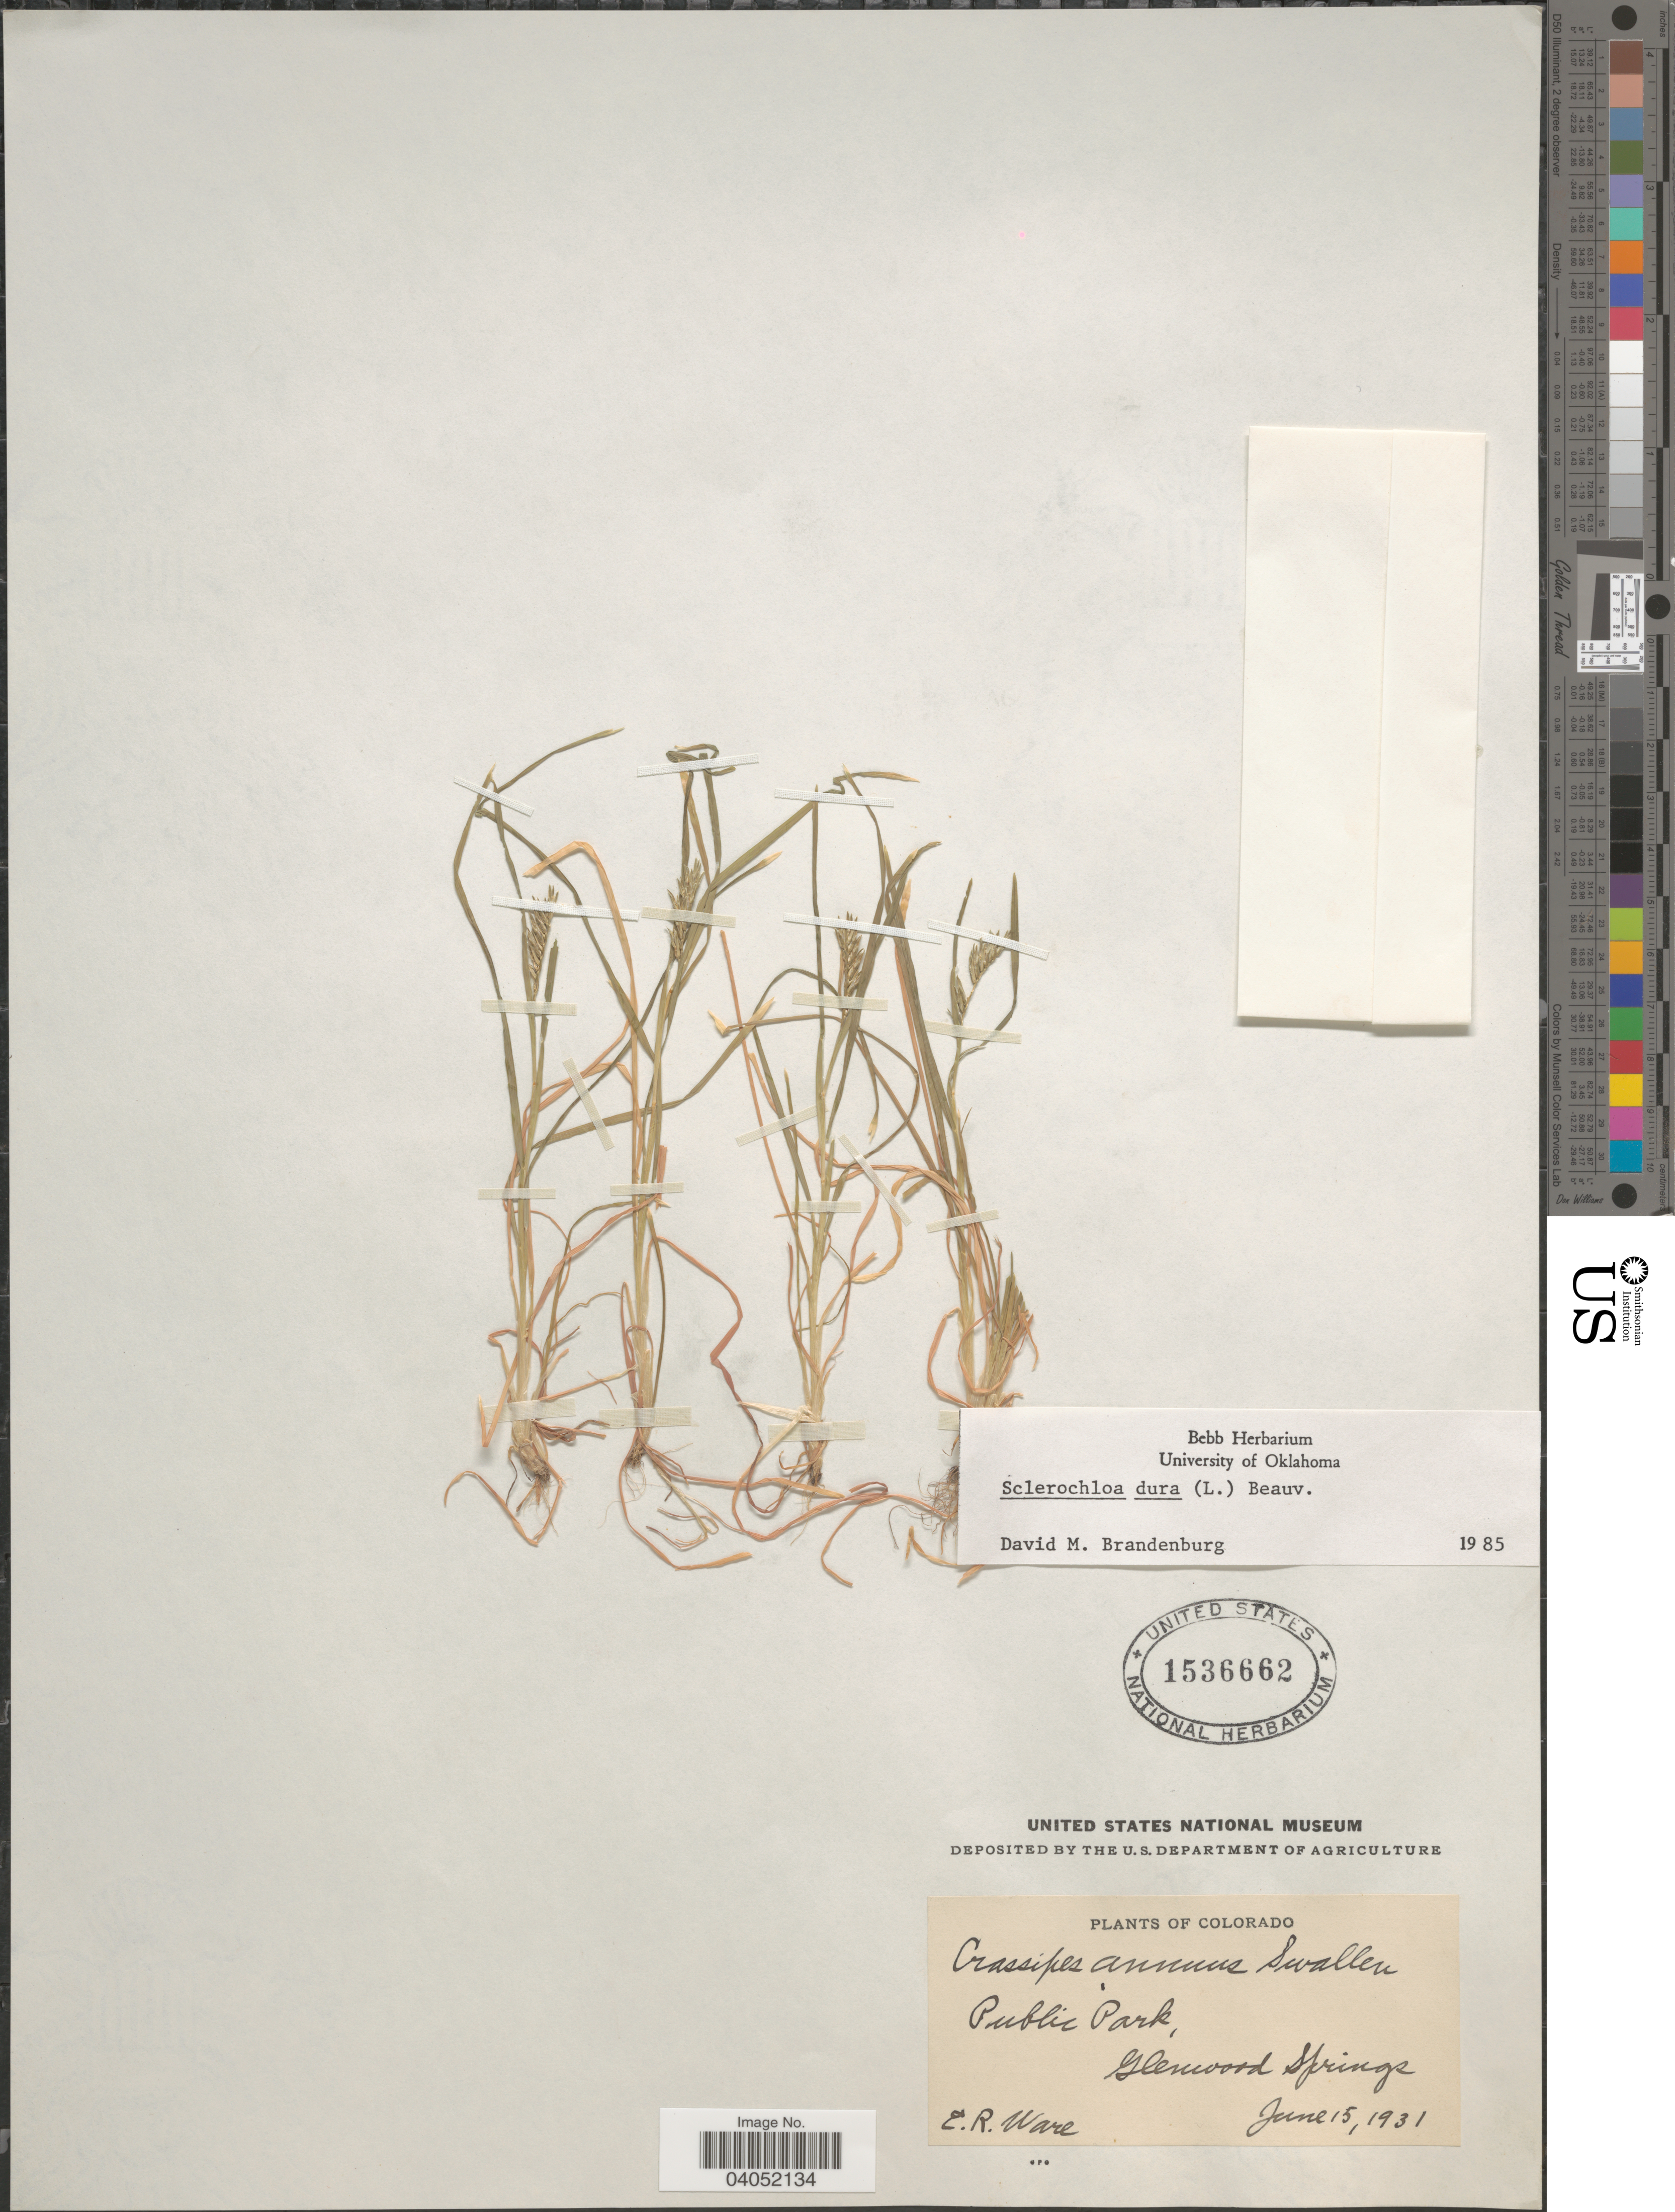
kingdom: Plantae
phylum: Tracheophyta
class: Liliopsida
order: Poales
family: Poaceae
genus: Sclerochloa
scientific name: Sclerochloa dura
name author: (L.) P. Beauv.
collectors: E. Ware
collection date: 1931-06-15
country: United States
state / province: Colorado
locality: Public Park, Glenwood Springs.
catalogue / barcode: US 1536662